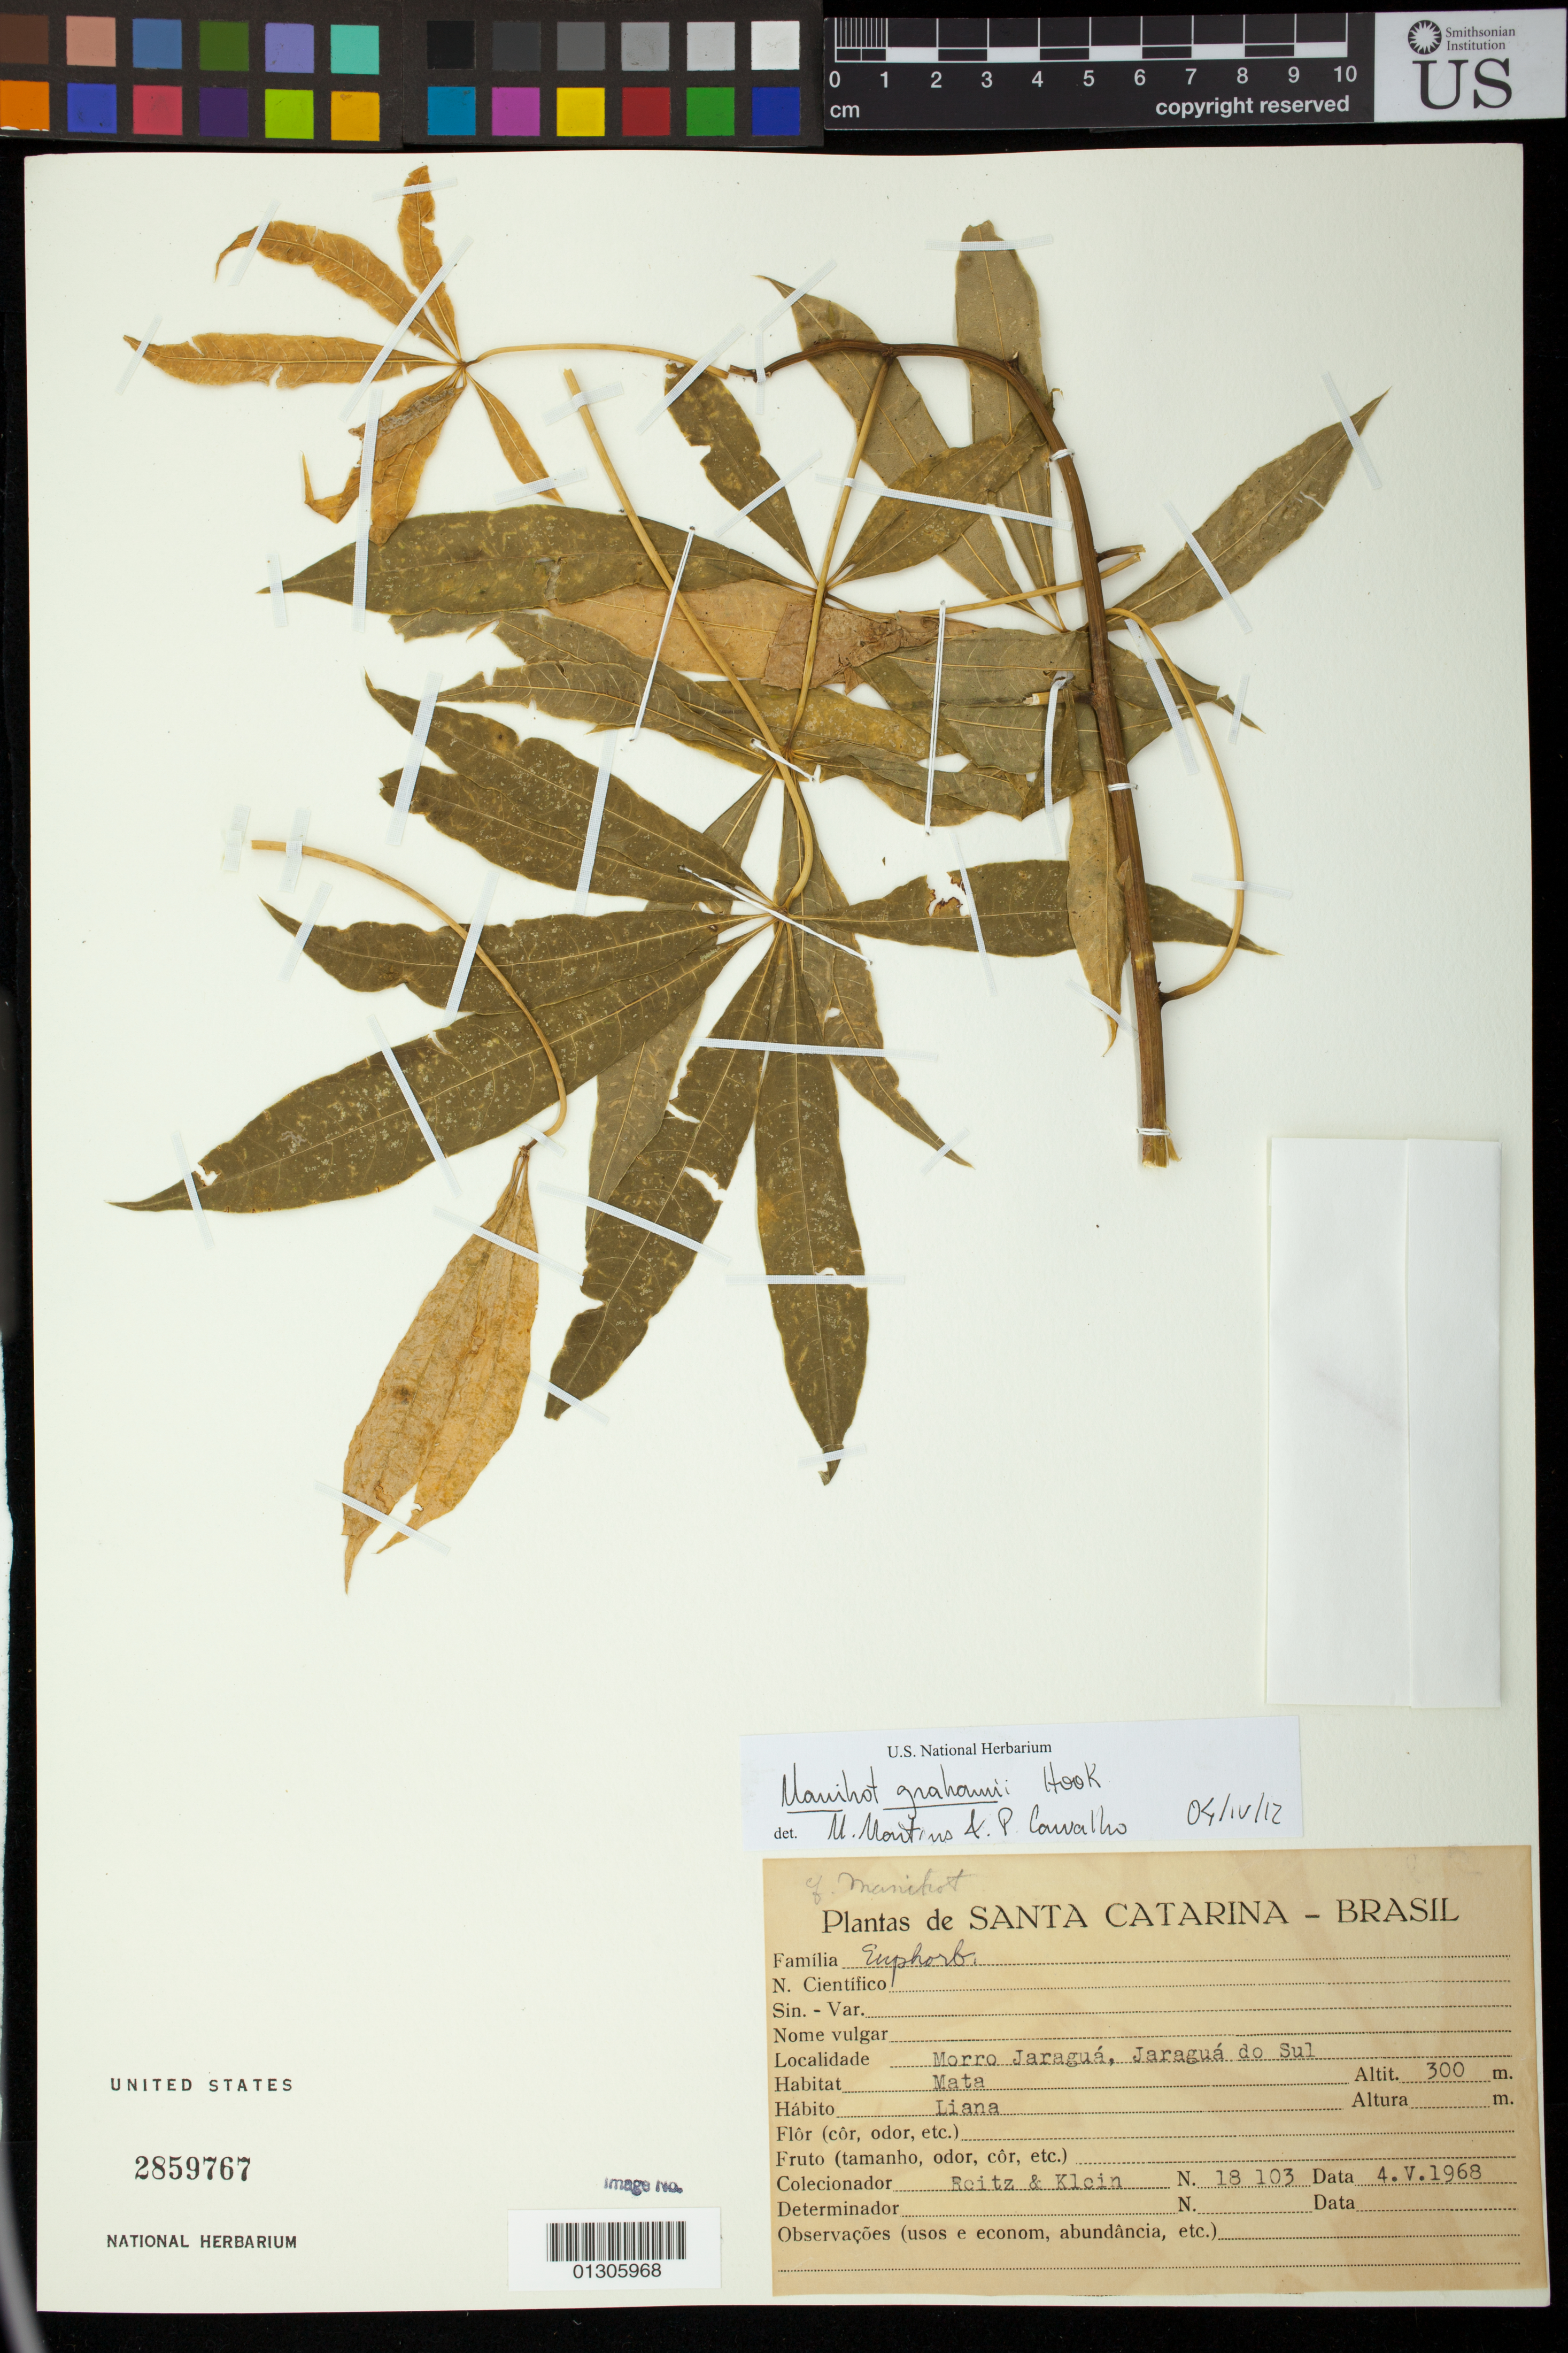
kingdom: Plantae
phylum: Tracheophyta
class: Magnoliopsida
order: Malpighiales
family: Euphorbiaceae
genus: Manihot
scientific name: Manihot grahamii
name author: Hook.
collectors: R. Reitz & R. M. Klein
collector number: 18103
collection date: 1968-04-05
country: Brazil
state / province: Santa Catarina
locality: Morro Jaragua, Aragua do Sul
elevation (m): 300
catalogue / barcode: US 2859767